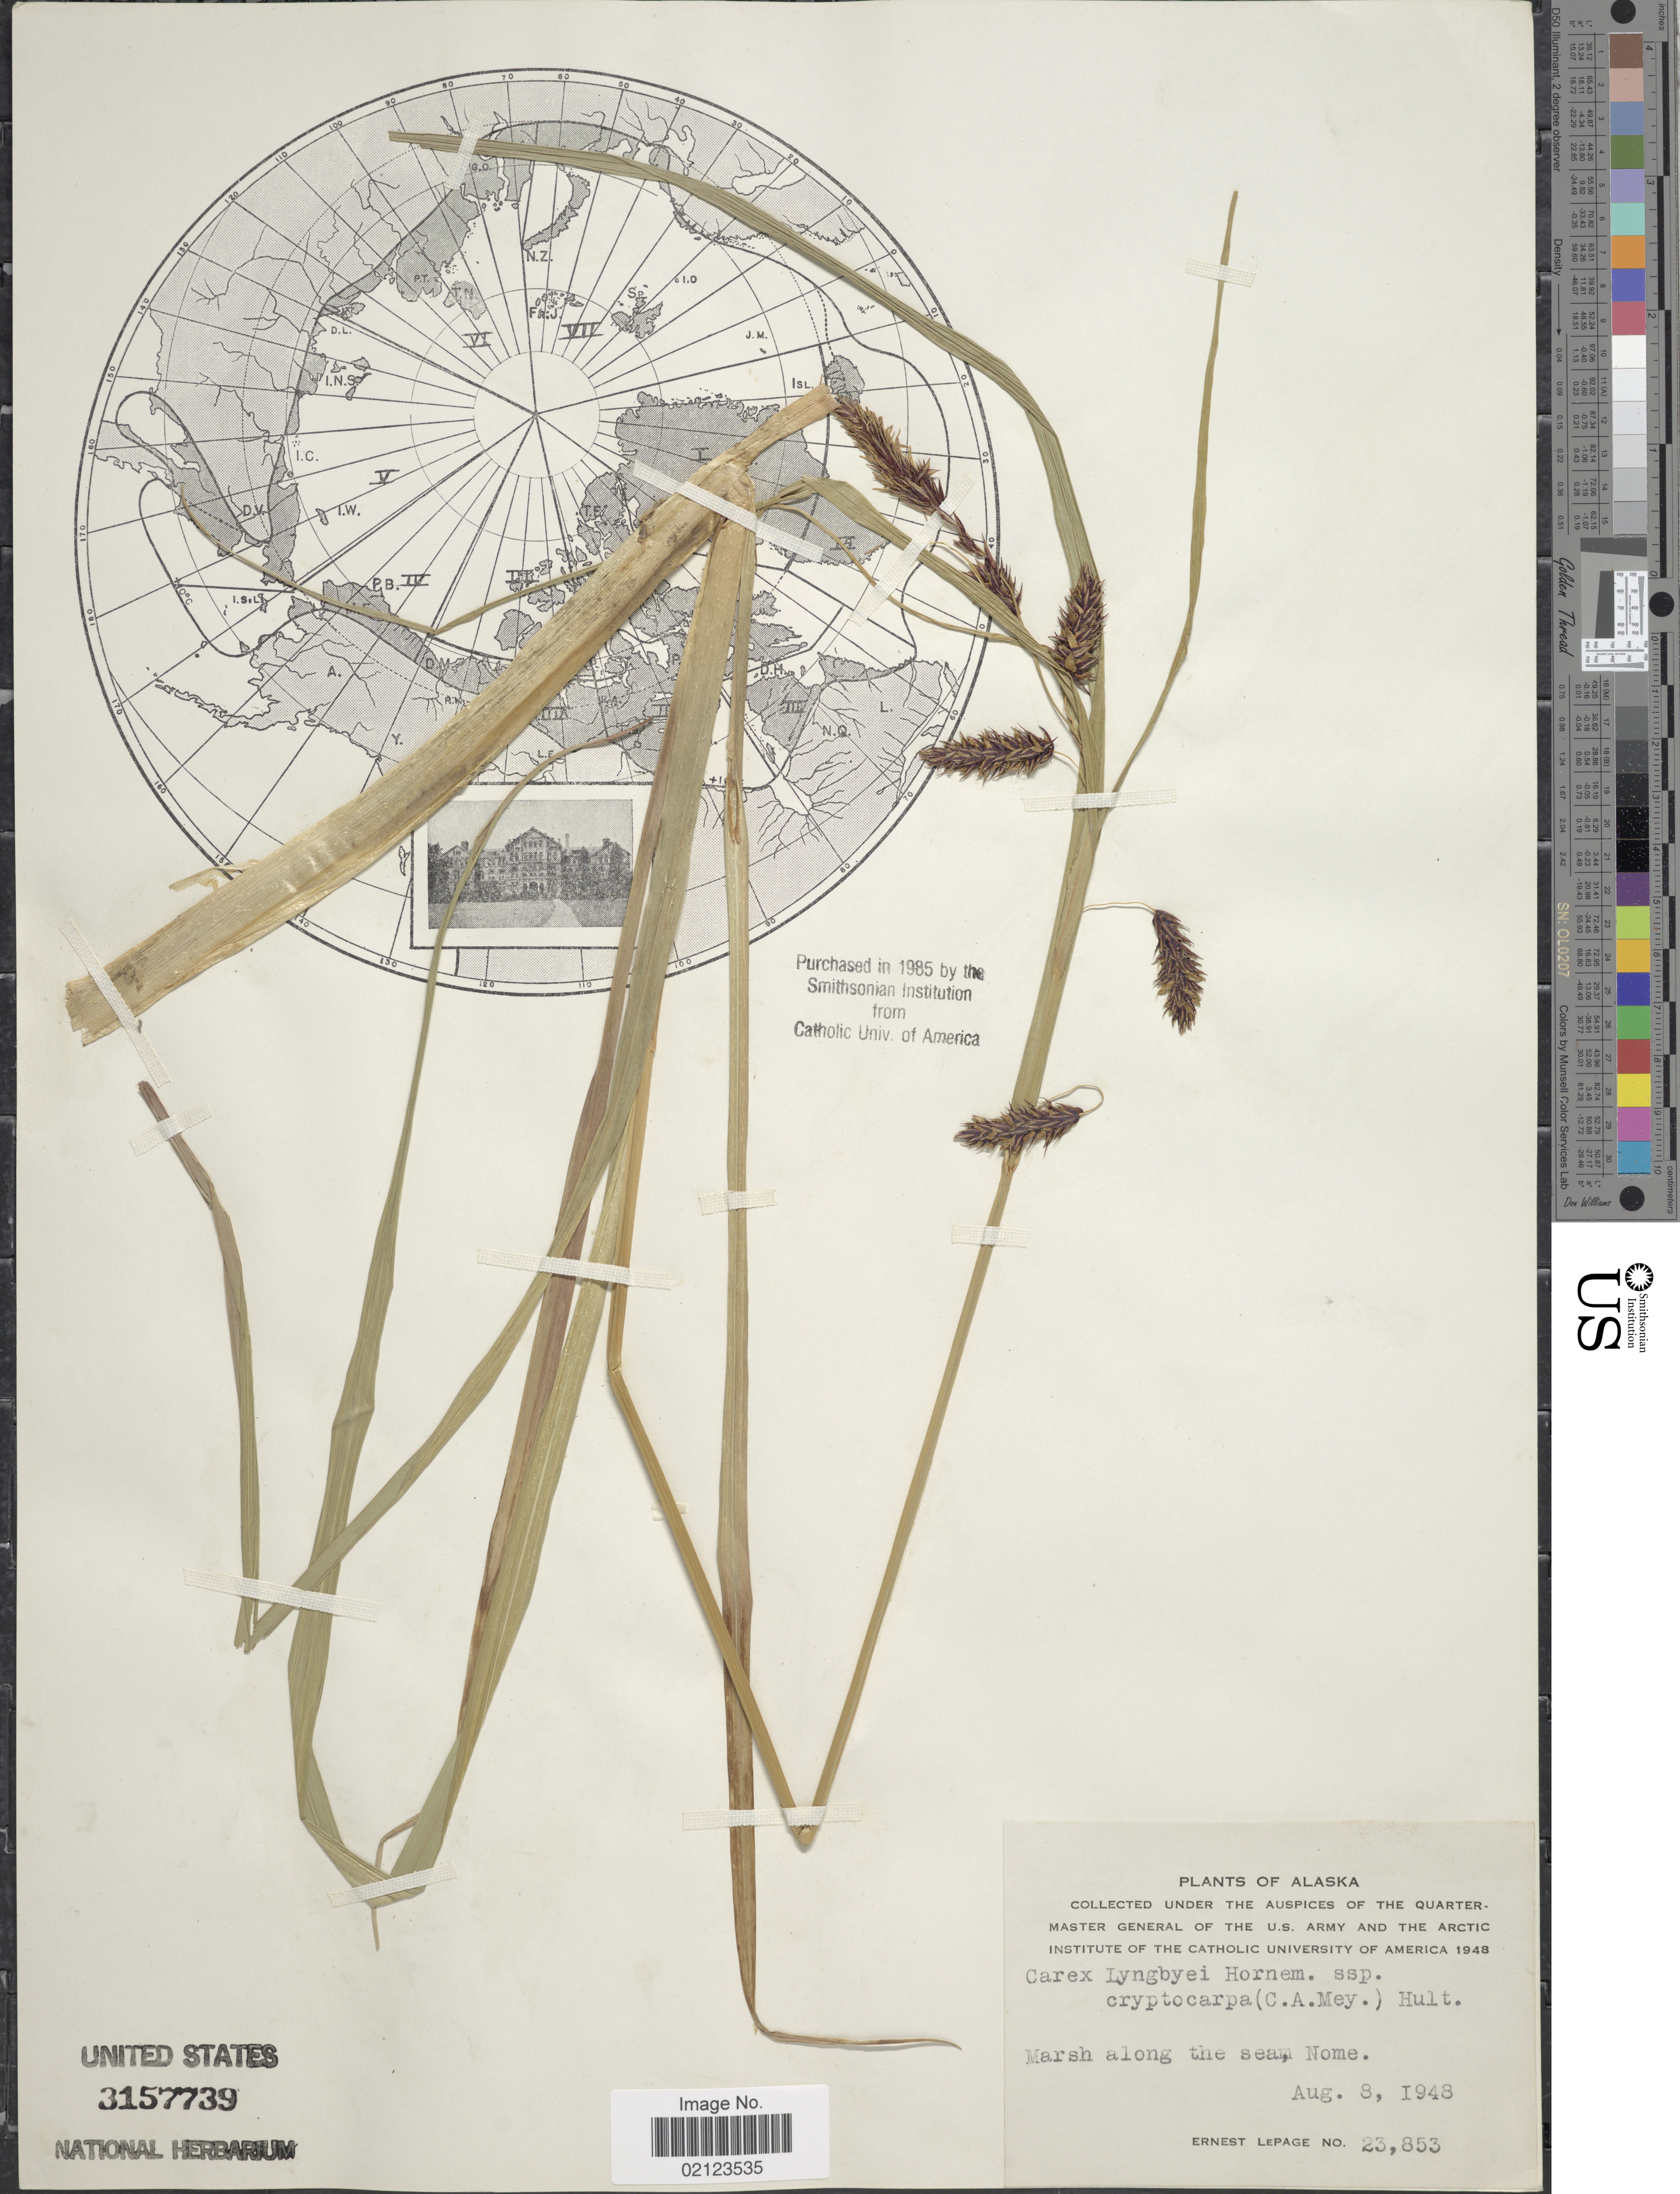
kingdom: Plantae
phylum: Tracheophyta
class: Liliopsida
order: Poales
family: Cyperaceae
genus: Carex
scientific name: Carex lyngbyei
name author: Hornem.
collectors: E. Lepage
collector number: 23853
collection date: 1948-08-08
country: United States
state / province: Alaska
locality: Marsh along the sea, Nome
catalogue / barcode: US 3157739